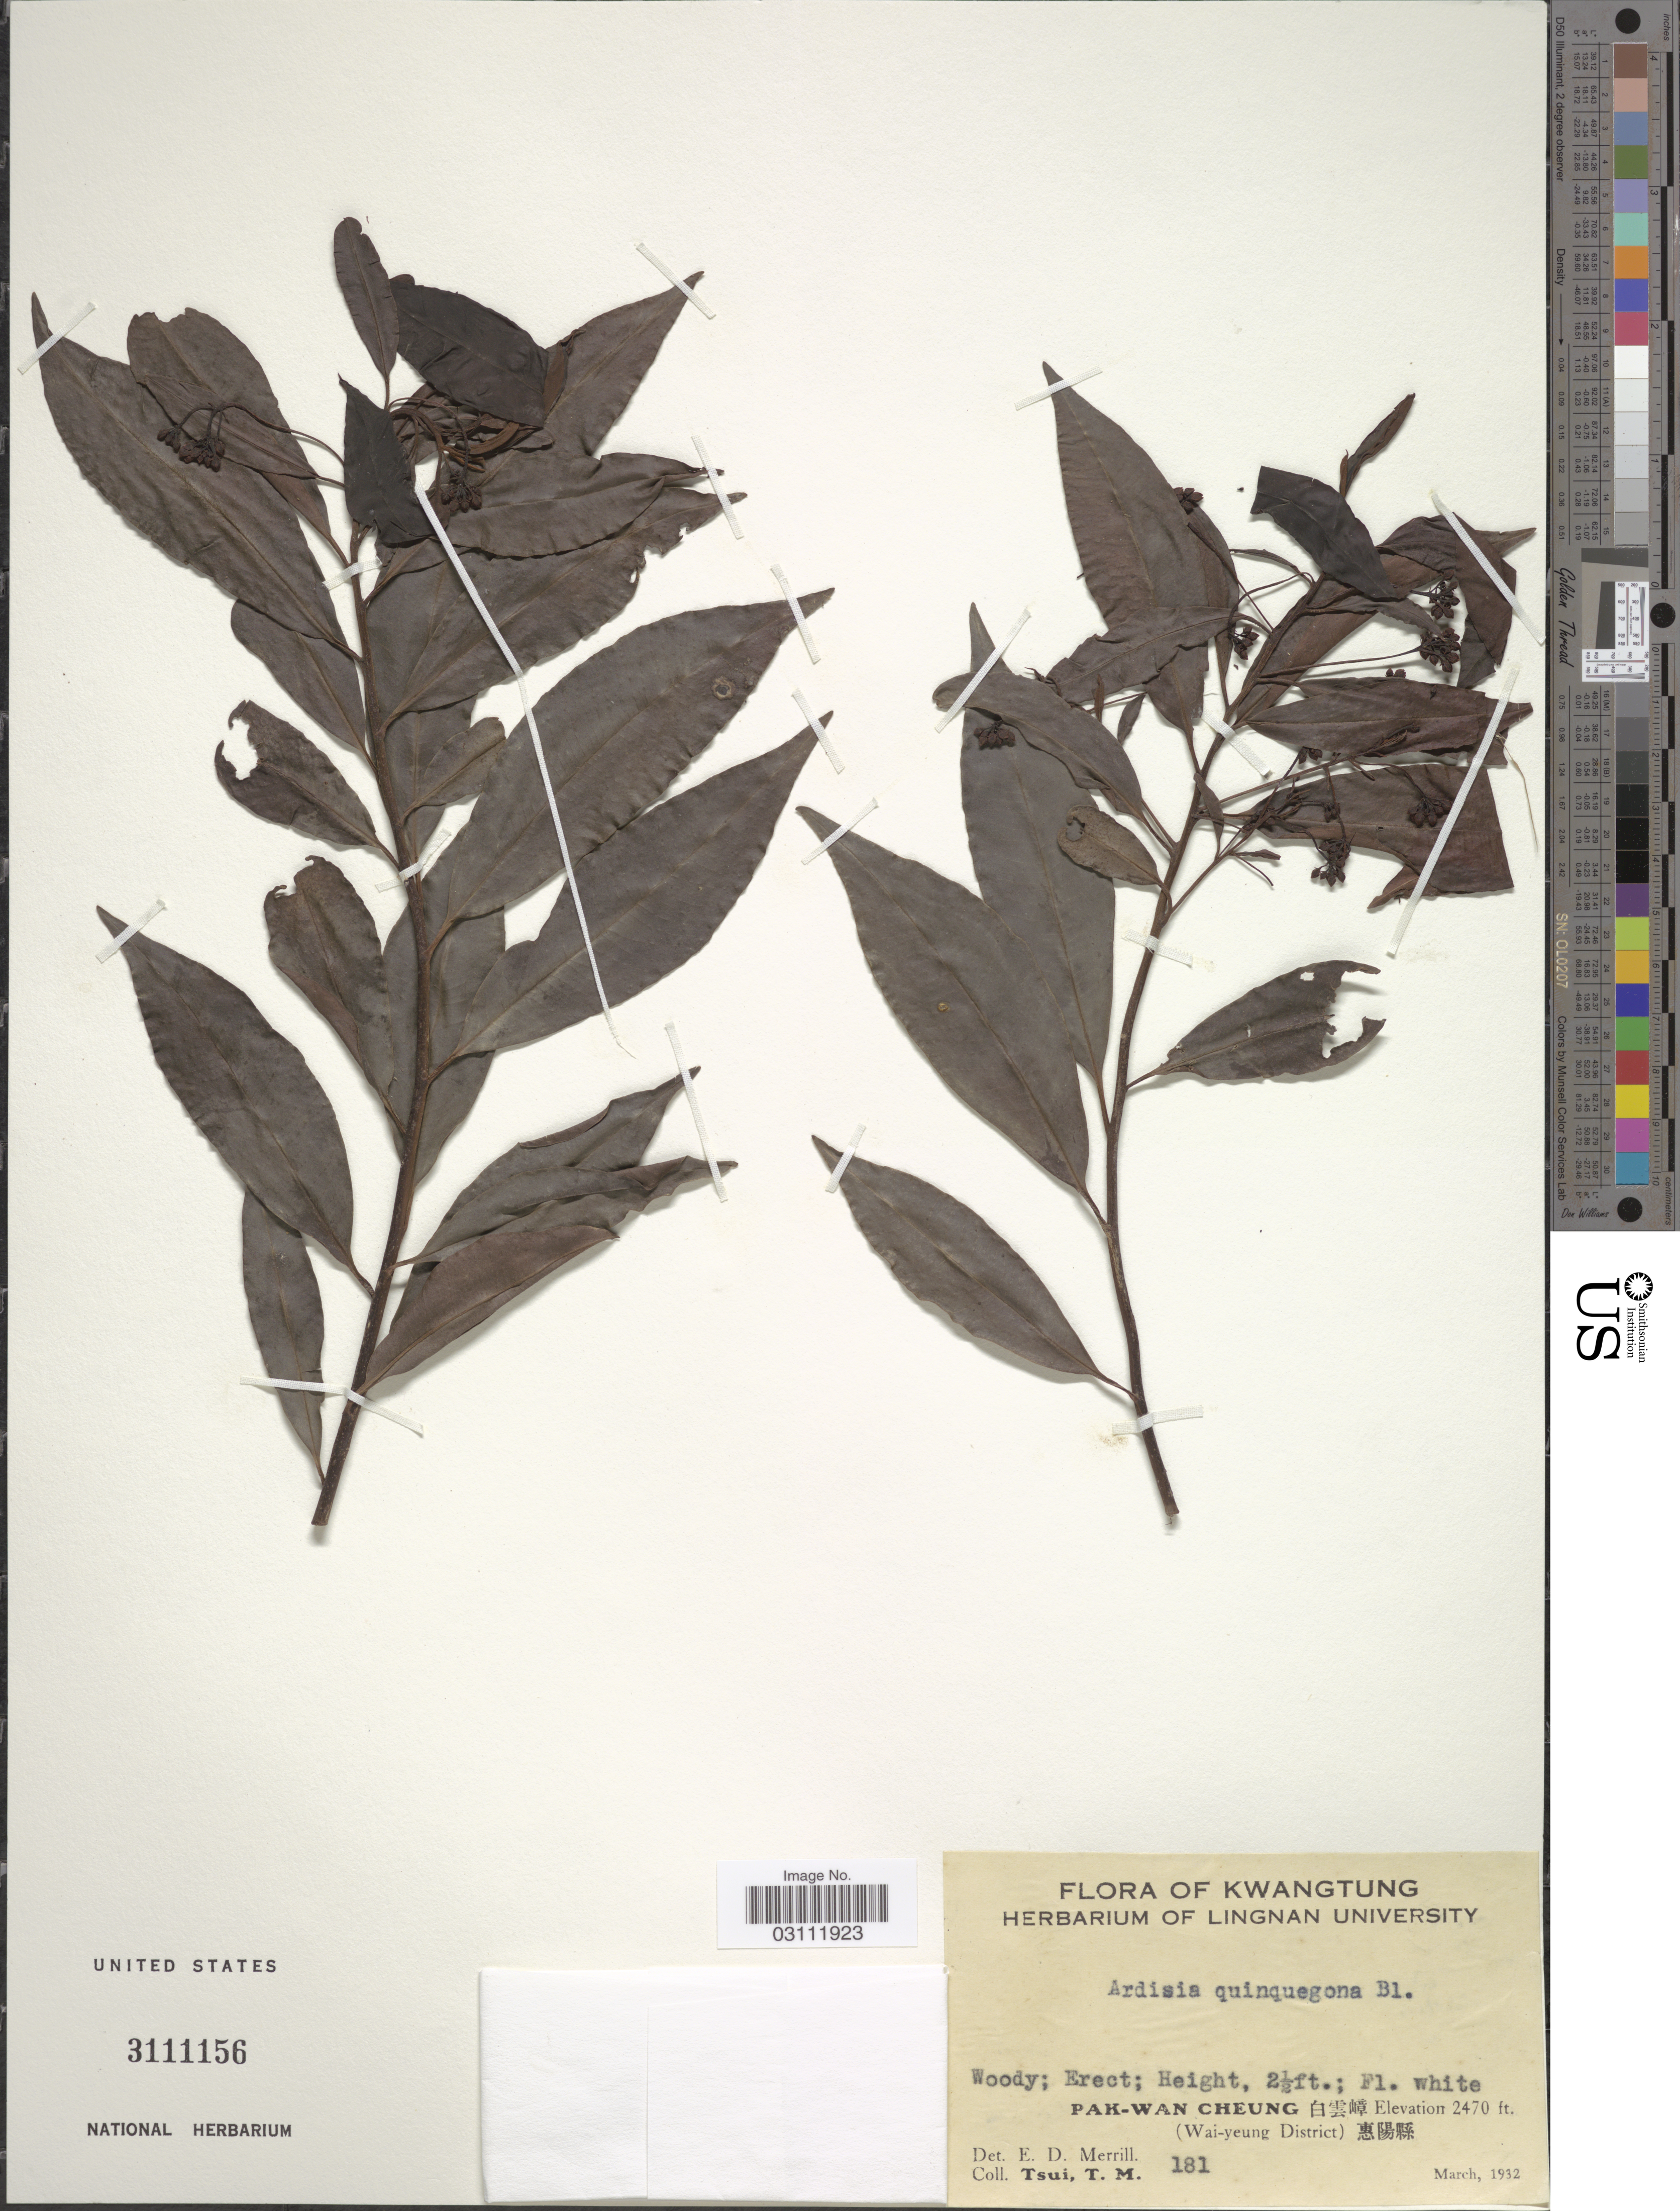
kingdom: Plantae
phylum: Tracheophyta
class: Magnoliopsida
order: Ericales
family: Primulaceae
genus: Ardisia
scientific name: Ardisia quinquegona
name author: Blume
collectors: T. Tsui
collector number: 181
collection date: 1932-03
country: China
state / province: Guangdong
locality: Kwangtung. Pak-Wan Cheung (Wai-yeung District).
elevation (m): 753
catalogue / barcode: US 3111156